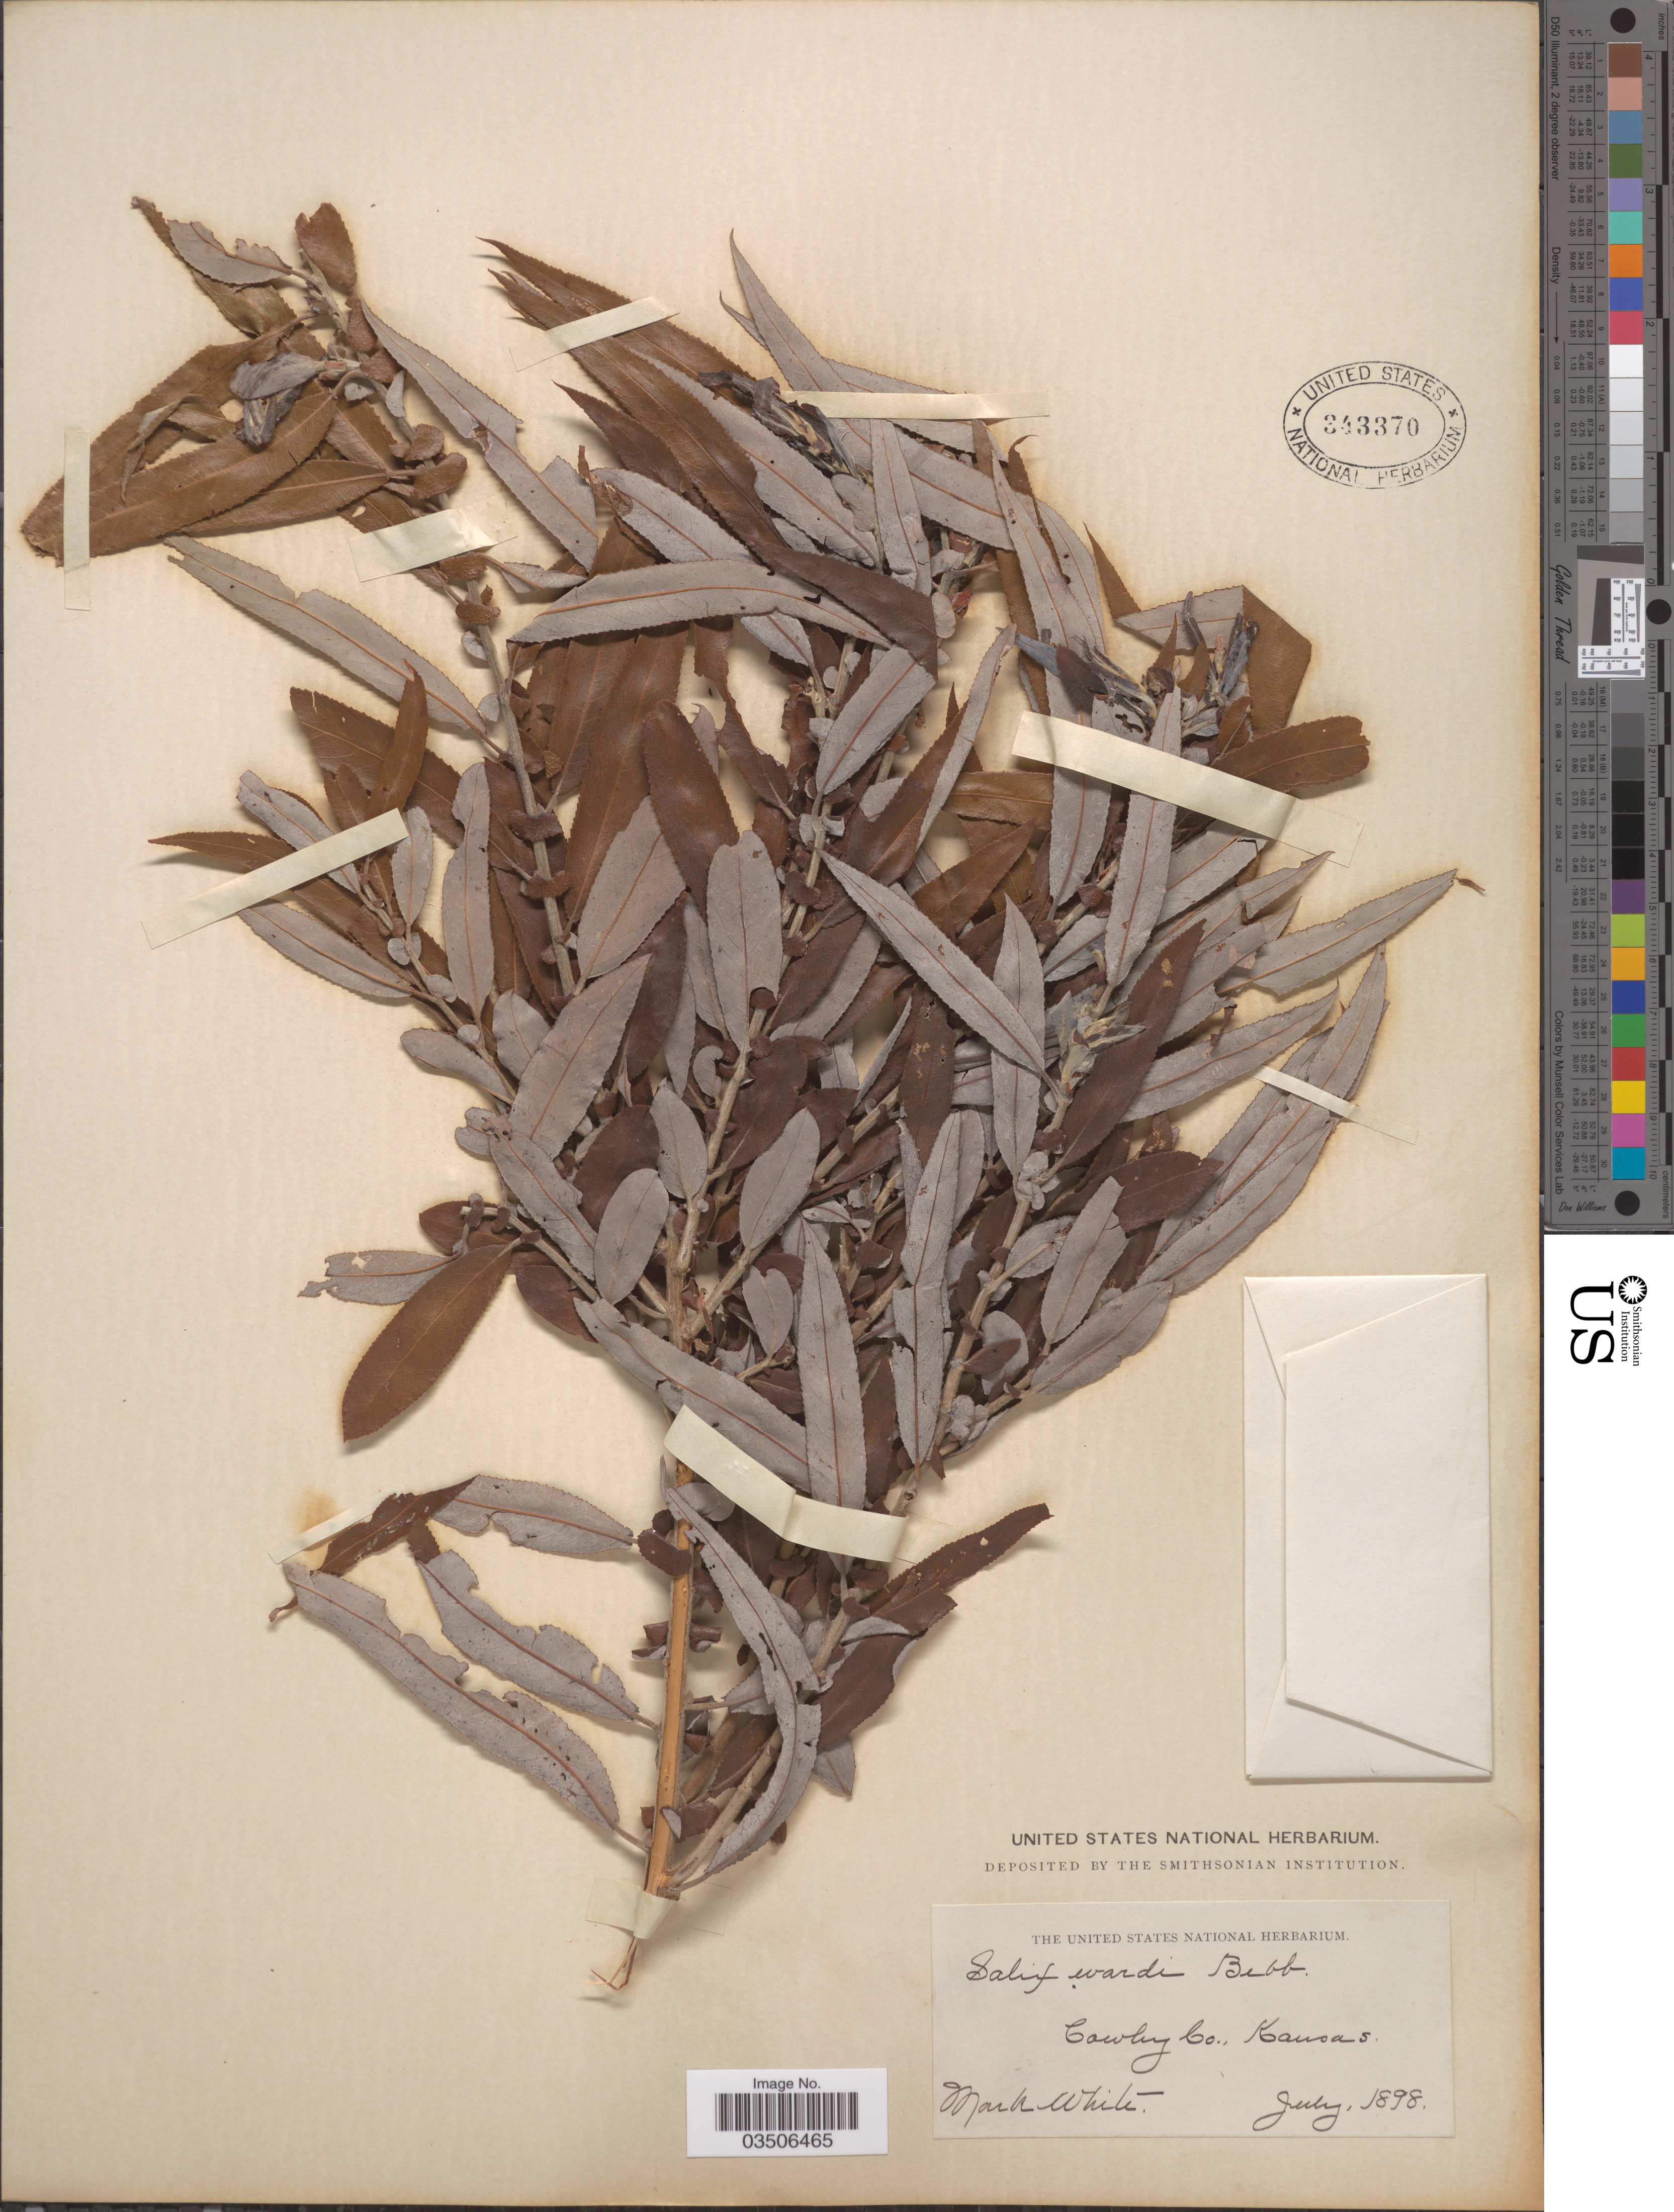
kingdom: Plantae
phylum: Tracheophyta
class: Magnoliopsida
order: Malpighiales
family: Salicaceae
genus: Salix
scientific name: Salix wardii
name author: Bebb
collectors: M. White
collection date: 1898-07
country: United States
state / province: Kansas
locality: Cowley Co.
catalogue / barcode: US 343370